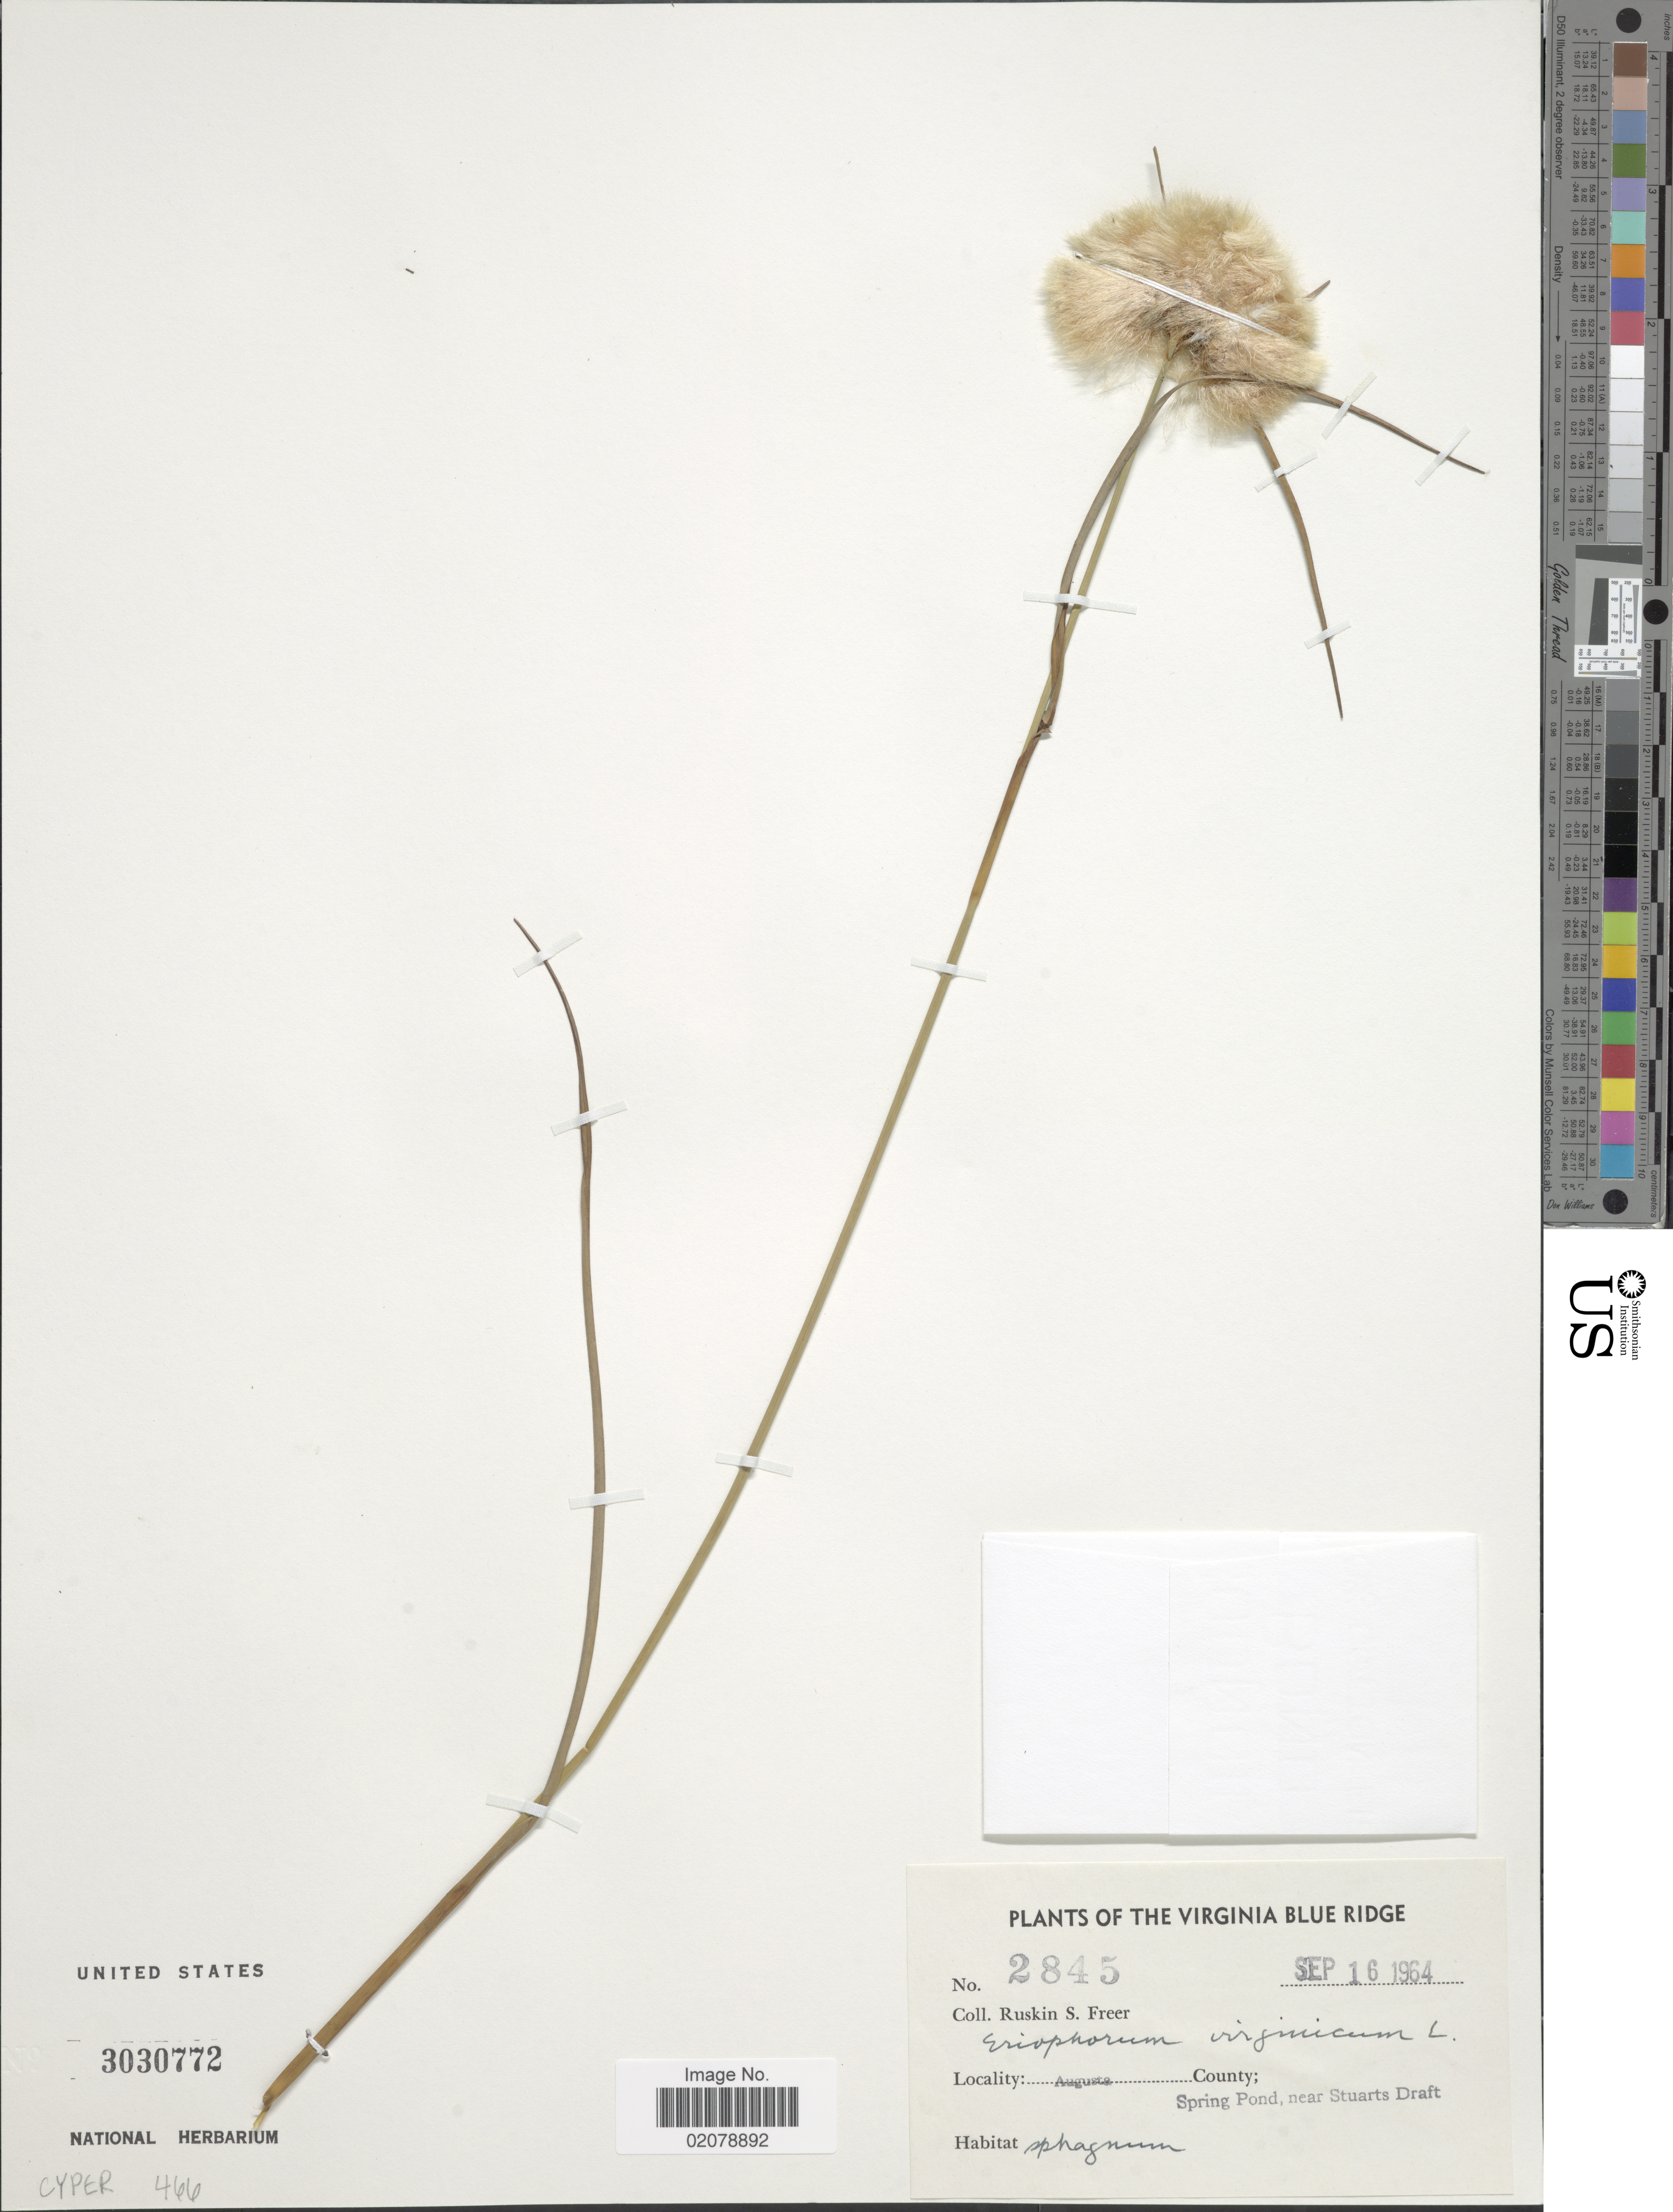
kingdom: Plantae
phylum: Tracheophyta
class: Liliopsida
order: Poales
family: Cyperaceae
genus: Eriophorum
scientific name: Eriophorum virginicum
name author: L.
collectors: R. Freer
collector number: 2845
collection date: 1964-09-16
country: United States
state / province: Virginia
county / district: Augusta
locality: Virginia Blue Ridge. Augusta County; Spring Pond, near Stuarts Draft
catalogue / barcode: US 3030772